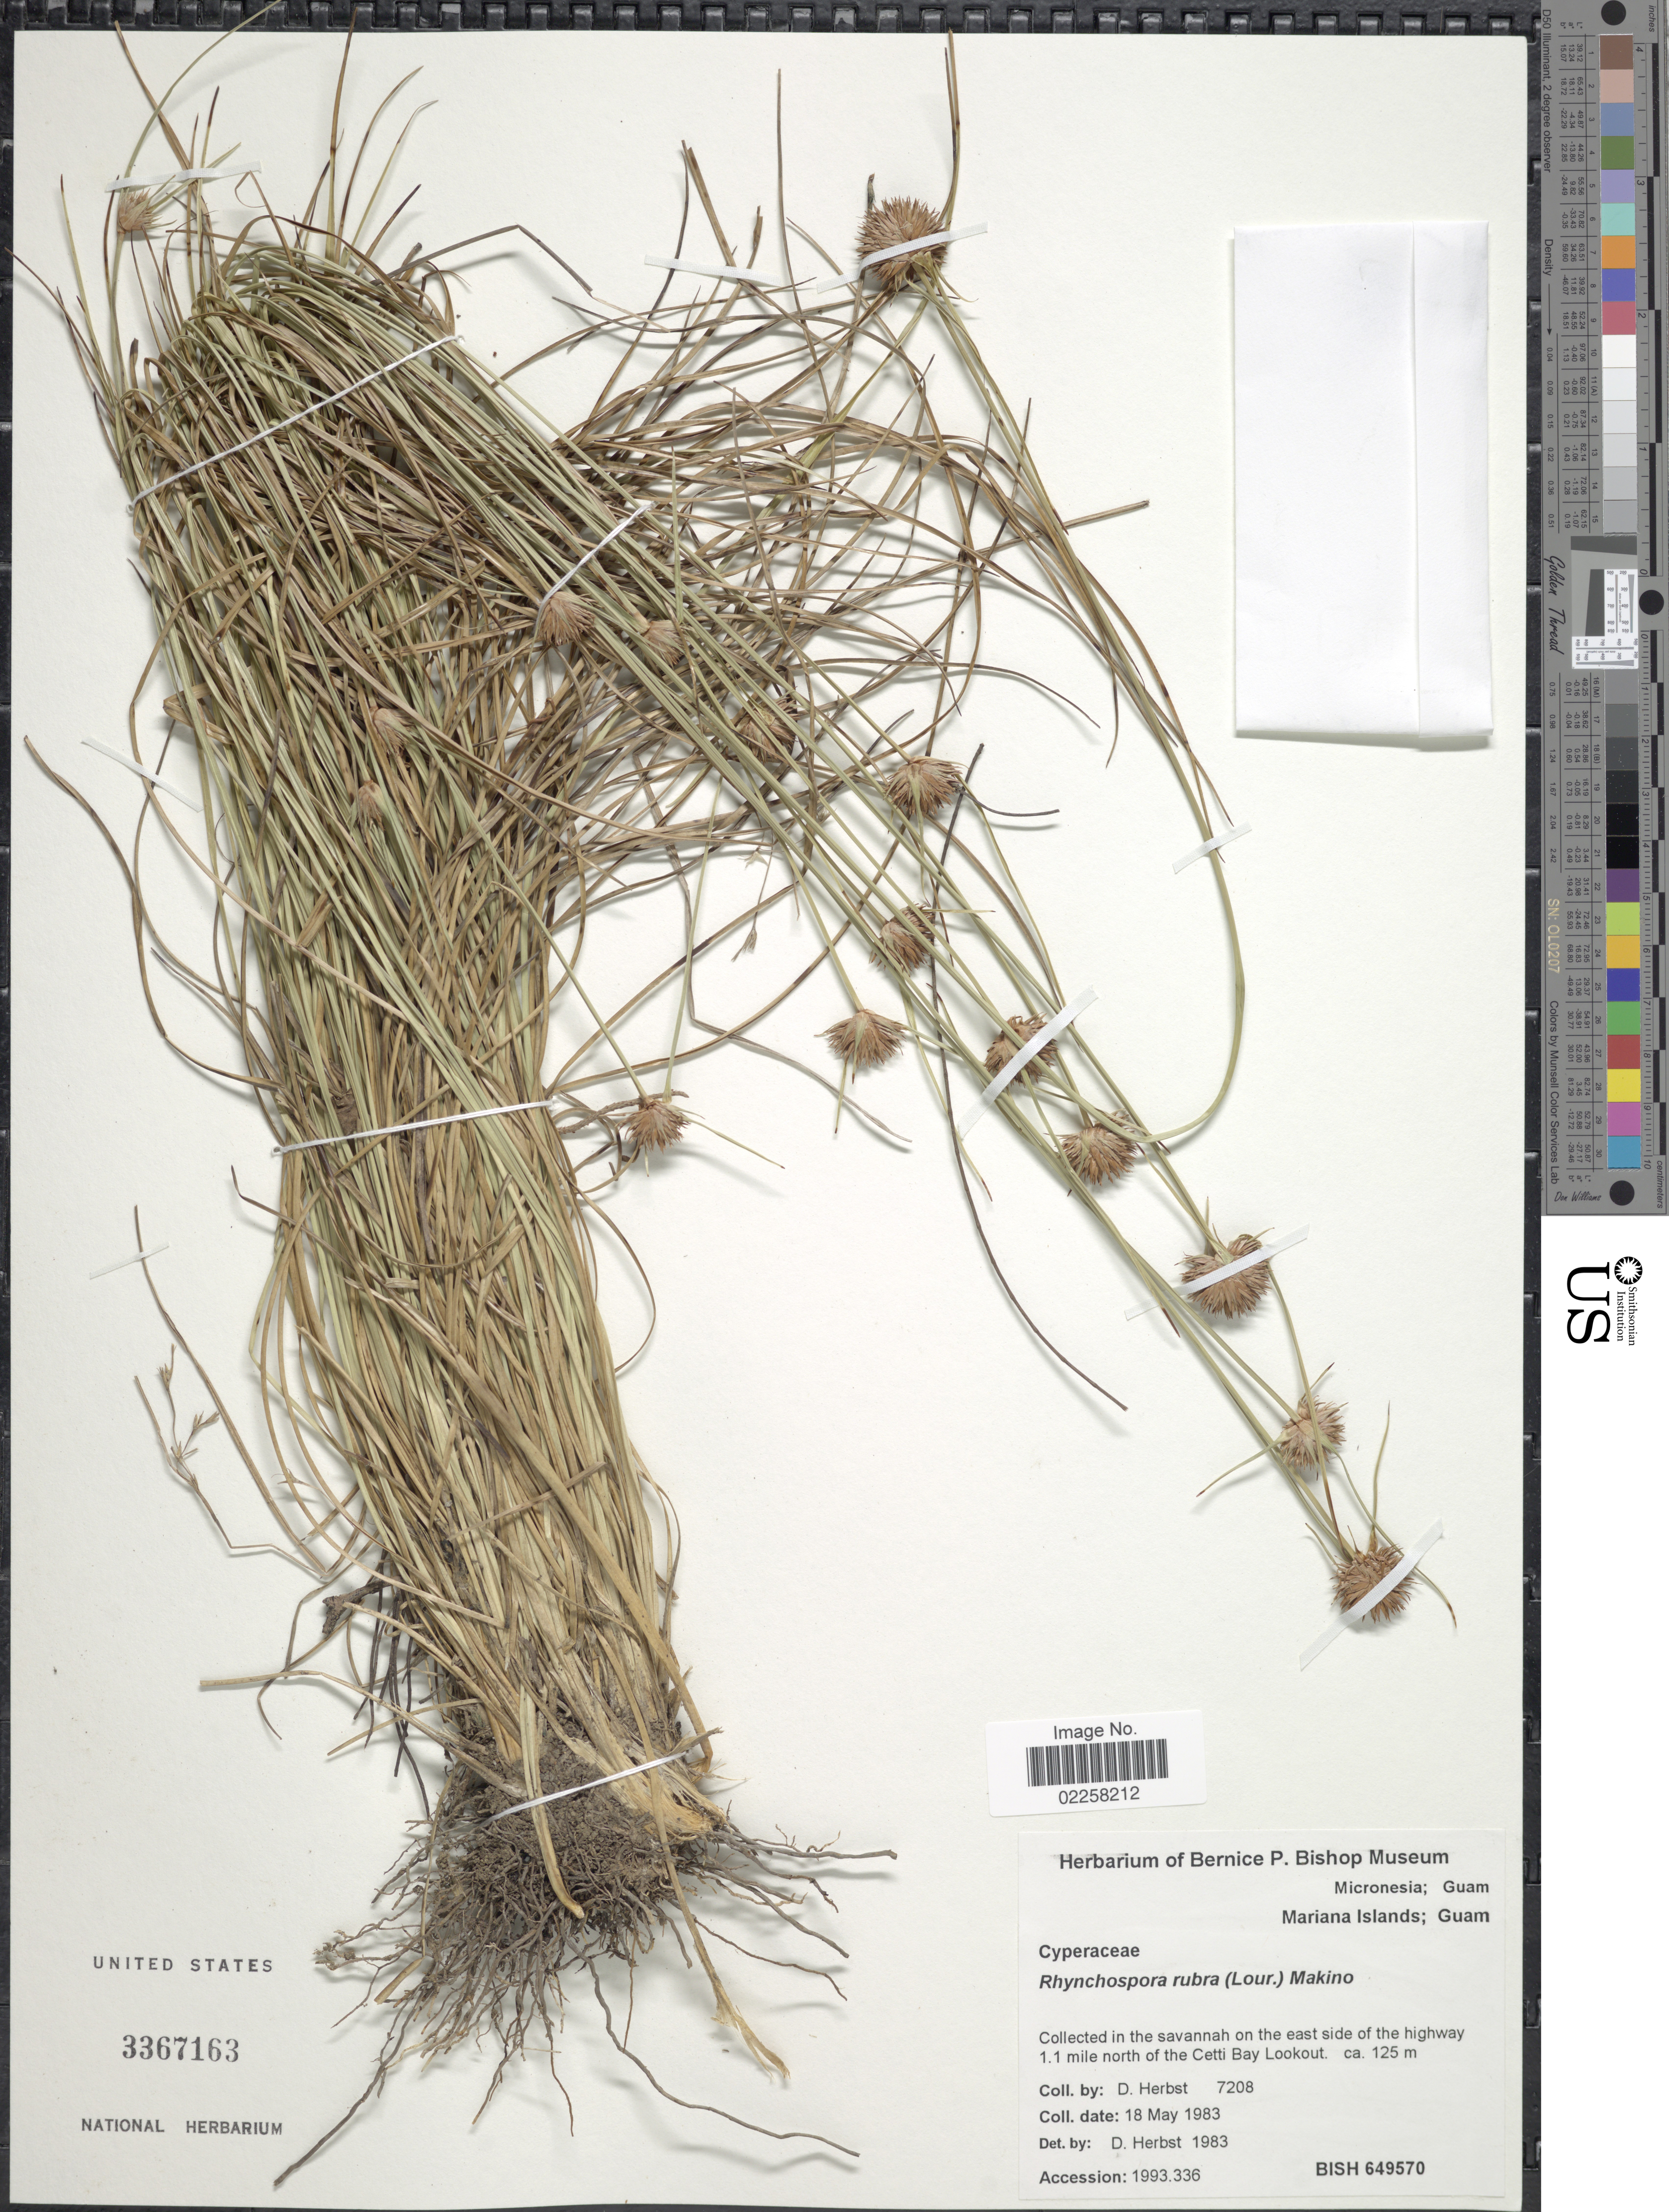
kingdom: Plantae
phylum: Tracheophyta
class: Liliopsida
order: Poales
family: Cyperaceae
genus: Rhynchospora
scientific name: Rhynchospora rubra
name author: (Lour.) Makino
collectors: D. Herbst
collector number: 7208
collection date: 1983-05-18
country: Guam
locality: Mariana Islands. Collected in the savannah on the east of the highway 1.1 mile north of the Cetti Bay Lookout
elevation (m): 125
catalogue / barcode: US 3367163